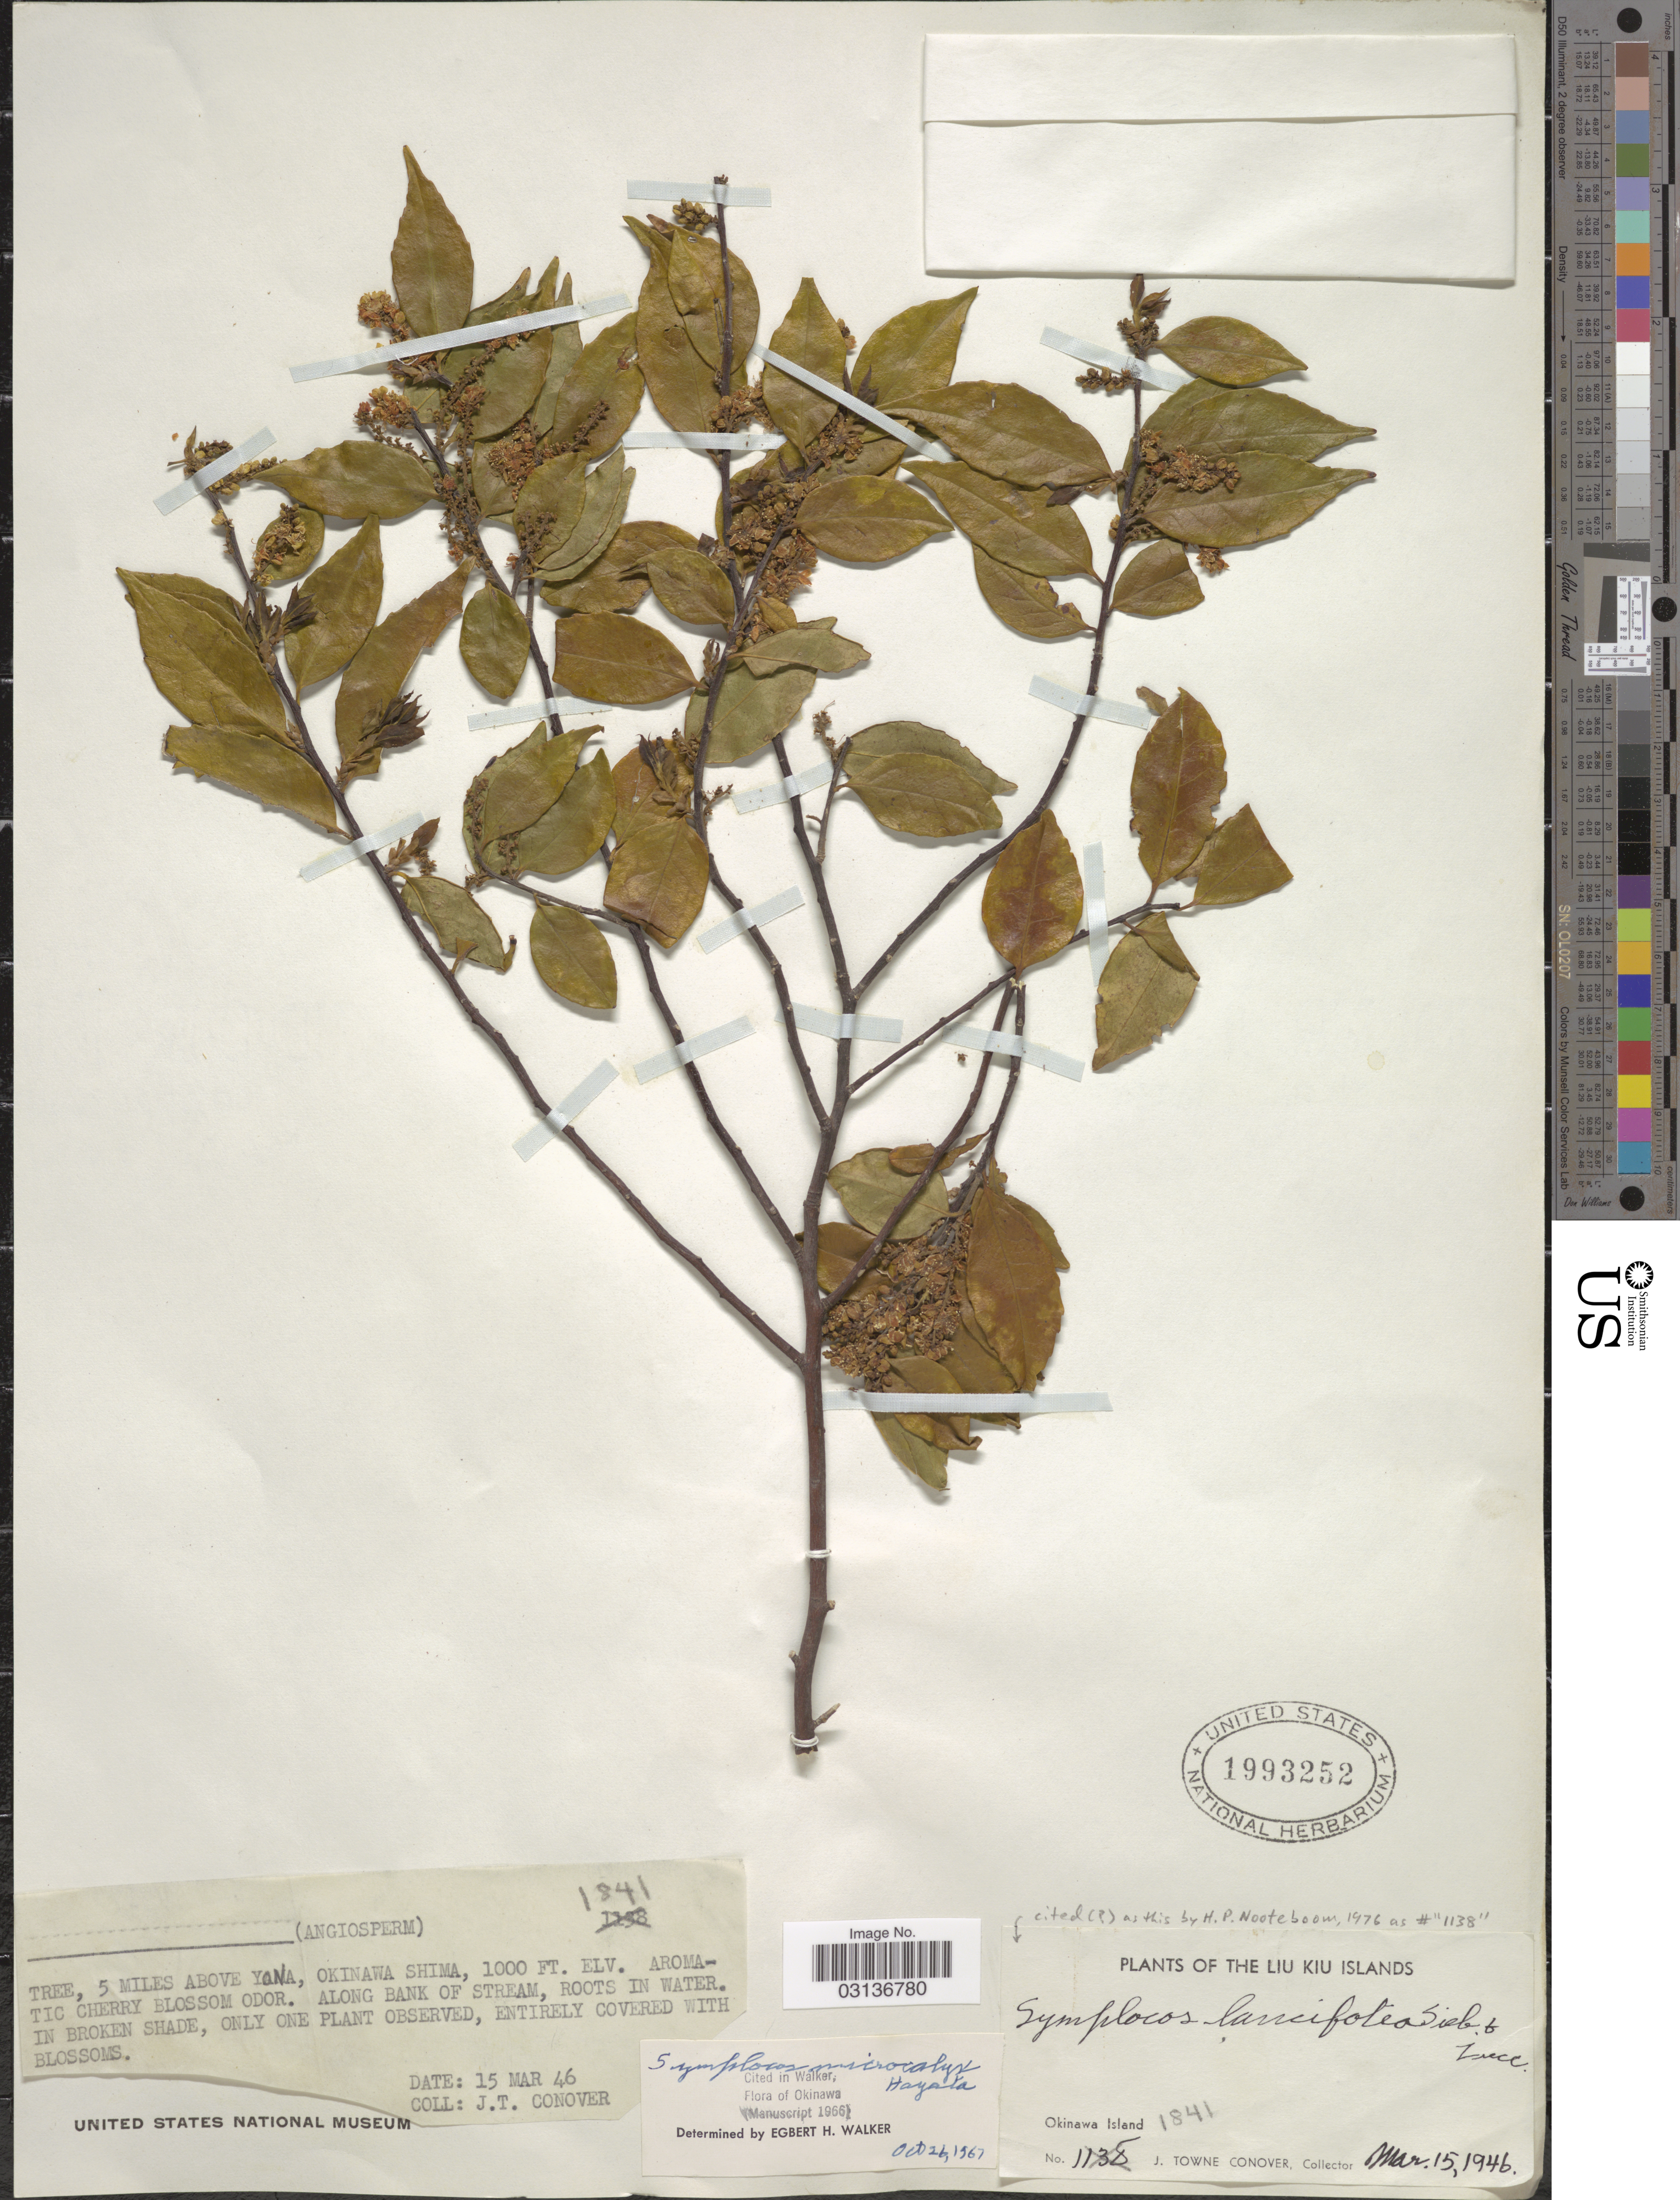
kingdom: Plantae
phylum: Tracheophyta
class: Magnoliopsida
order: Ericales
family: Symplocaceae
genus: Symplocos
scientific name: Symplocos lancifolia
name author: Siebert & Zucc.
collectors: J. T. Conover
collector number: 1841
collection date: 1946-03-15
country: Japan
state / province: Okinawa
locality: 5 miles above Yana, Okinawa Shima. Liu Kiu Islands.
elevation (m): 305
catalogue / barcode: US 1993252